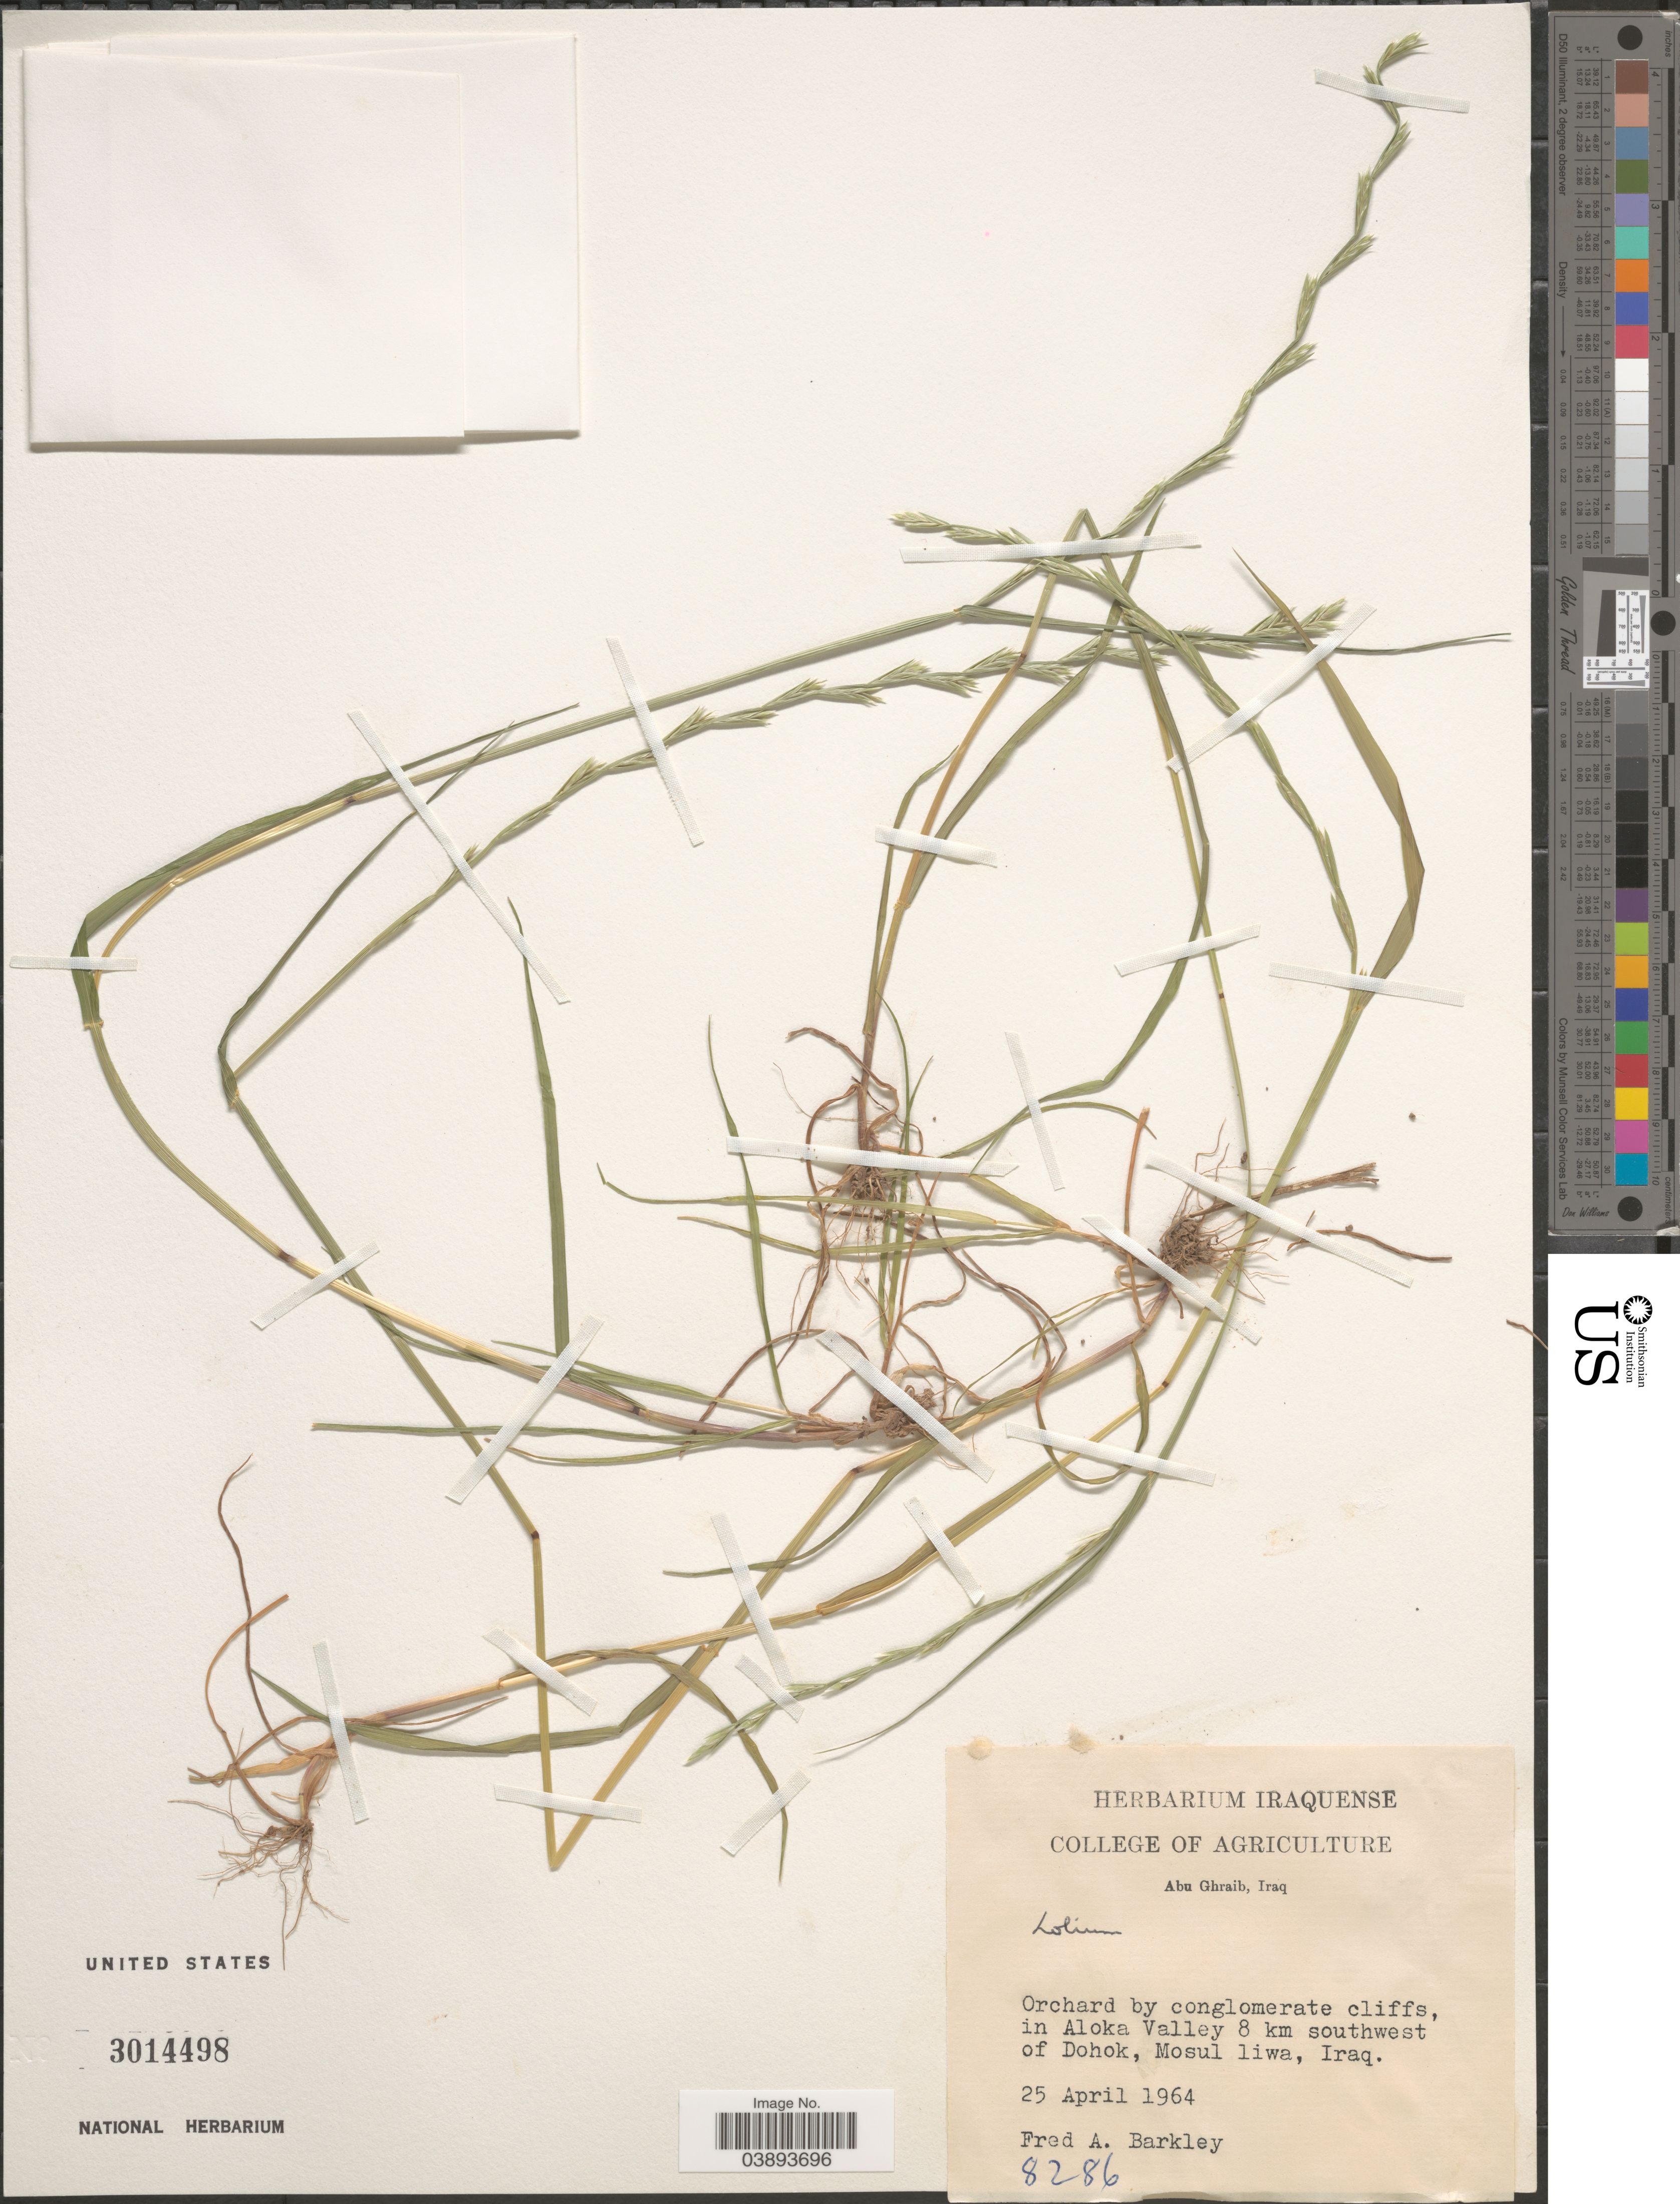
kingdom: Plantae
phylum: Tracheophyta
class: Liliopsida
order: Poales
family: Poaceae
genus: Lolium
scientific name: Lolium sp.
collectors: F. A. Barkley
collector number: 8286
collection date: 1964-04-25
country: Iraq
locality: Orchard by conglomerate cliffs, in Aloka Valley 8 km southwest of Dohok, Mosul liwa.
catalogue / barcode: US 3014498